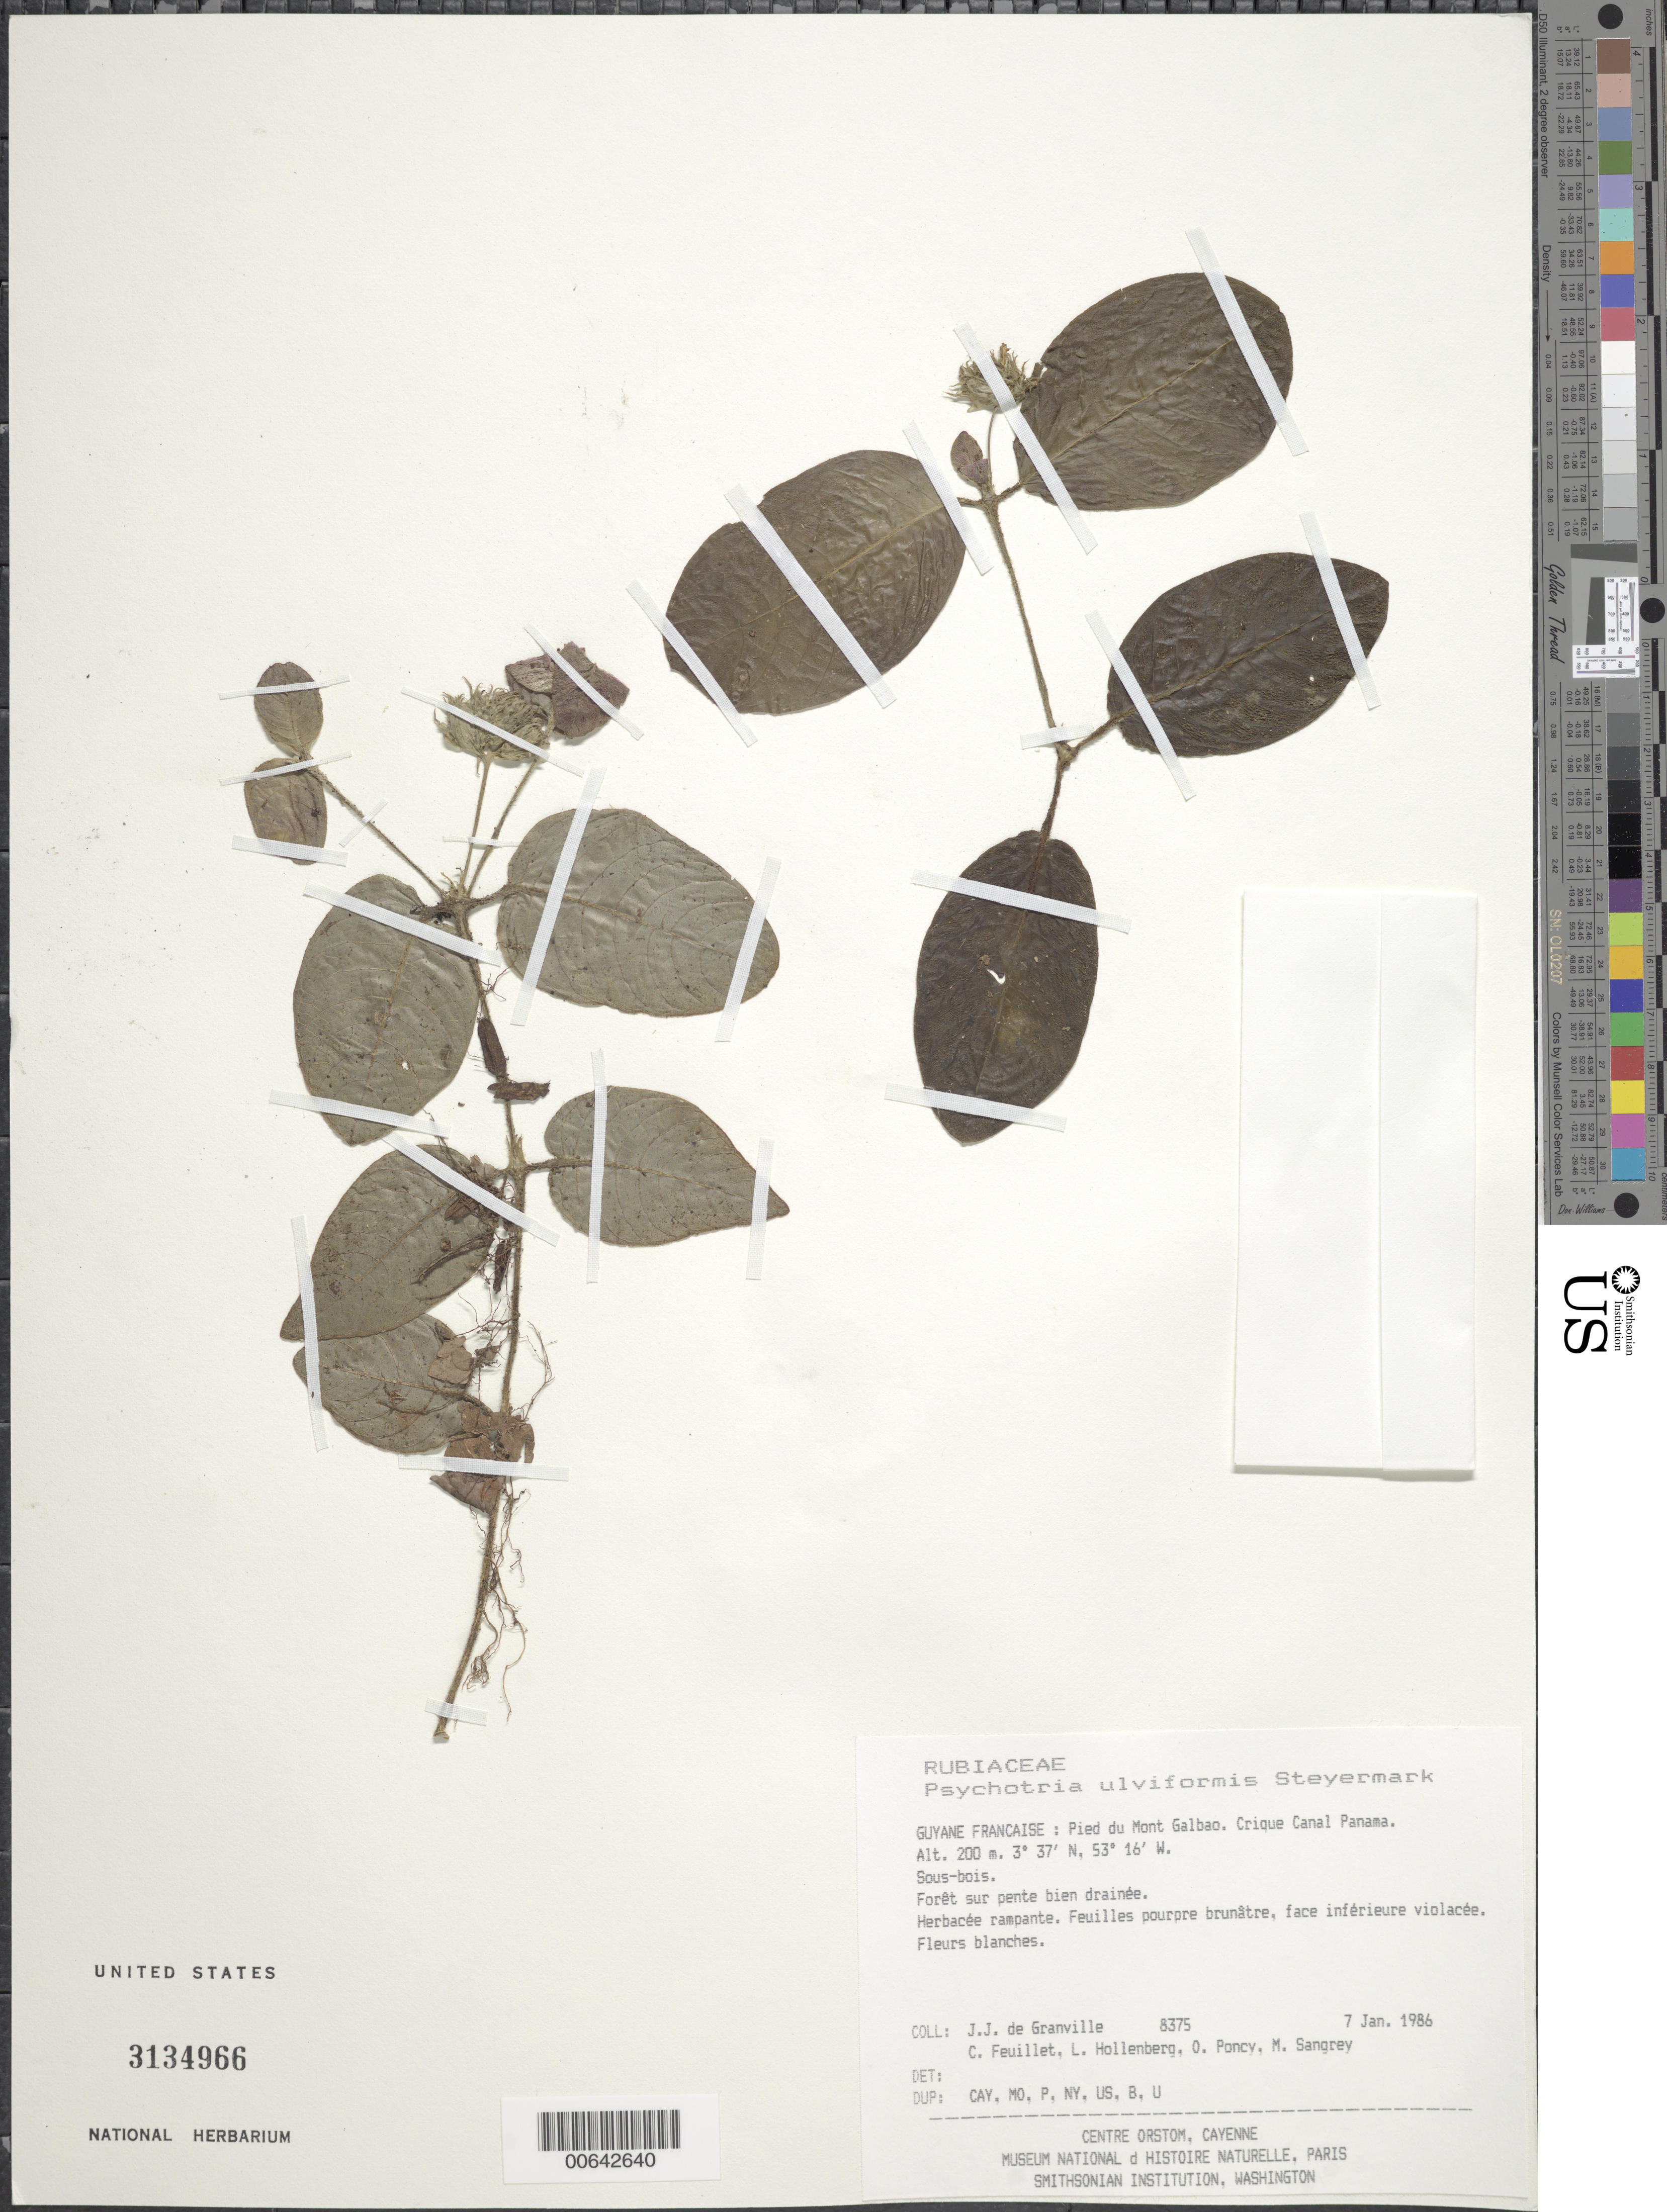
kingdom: Plantae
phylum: Tracheophyta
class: Magnoliopsida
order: Gentianales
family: Rubiaceae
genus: Palicourea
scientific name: Palicourea alba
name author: (Aubl.) Delprete & J.H. Kirkbr.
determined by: Kirkbride, J. H., Jr.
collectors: J.-J. de Granville, C. Feuillet, L. Hollenberg, O. Poncy & M. S. Sangrey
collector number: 8375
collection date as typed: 7-Jan-86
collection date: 1986-01-07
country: French Guiana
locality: Pied du Mont Galbao. Crique Canal Panama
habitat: Sous-bois; forêt sur pent bien drainée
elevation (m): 200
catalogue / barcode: US 3134966